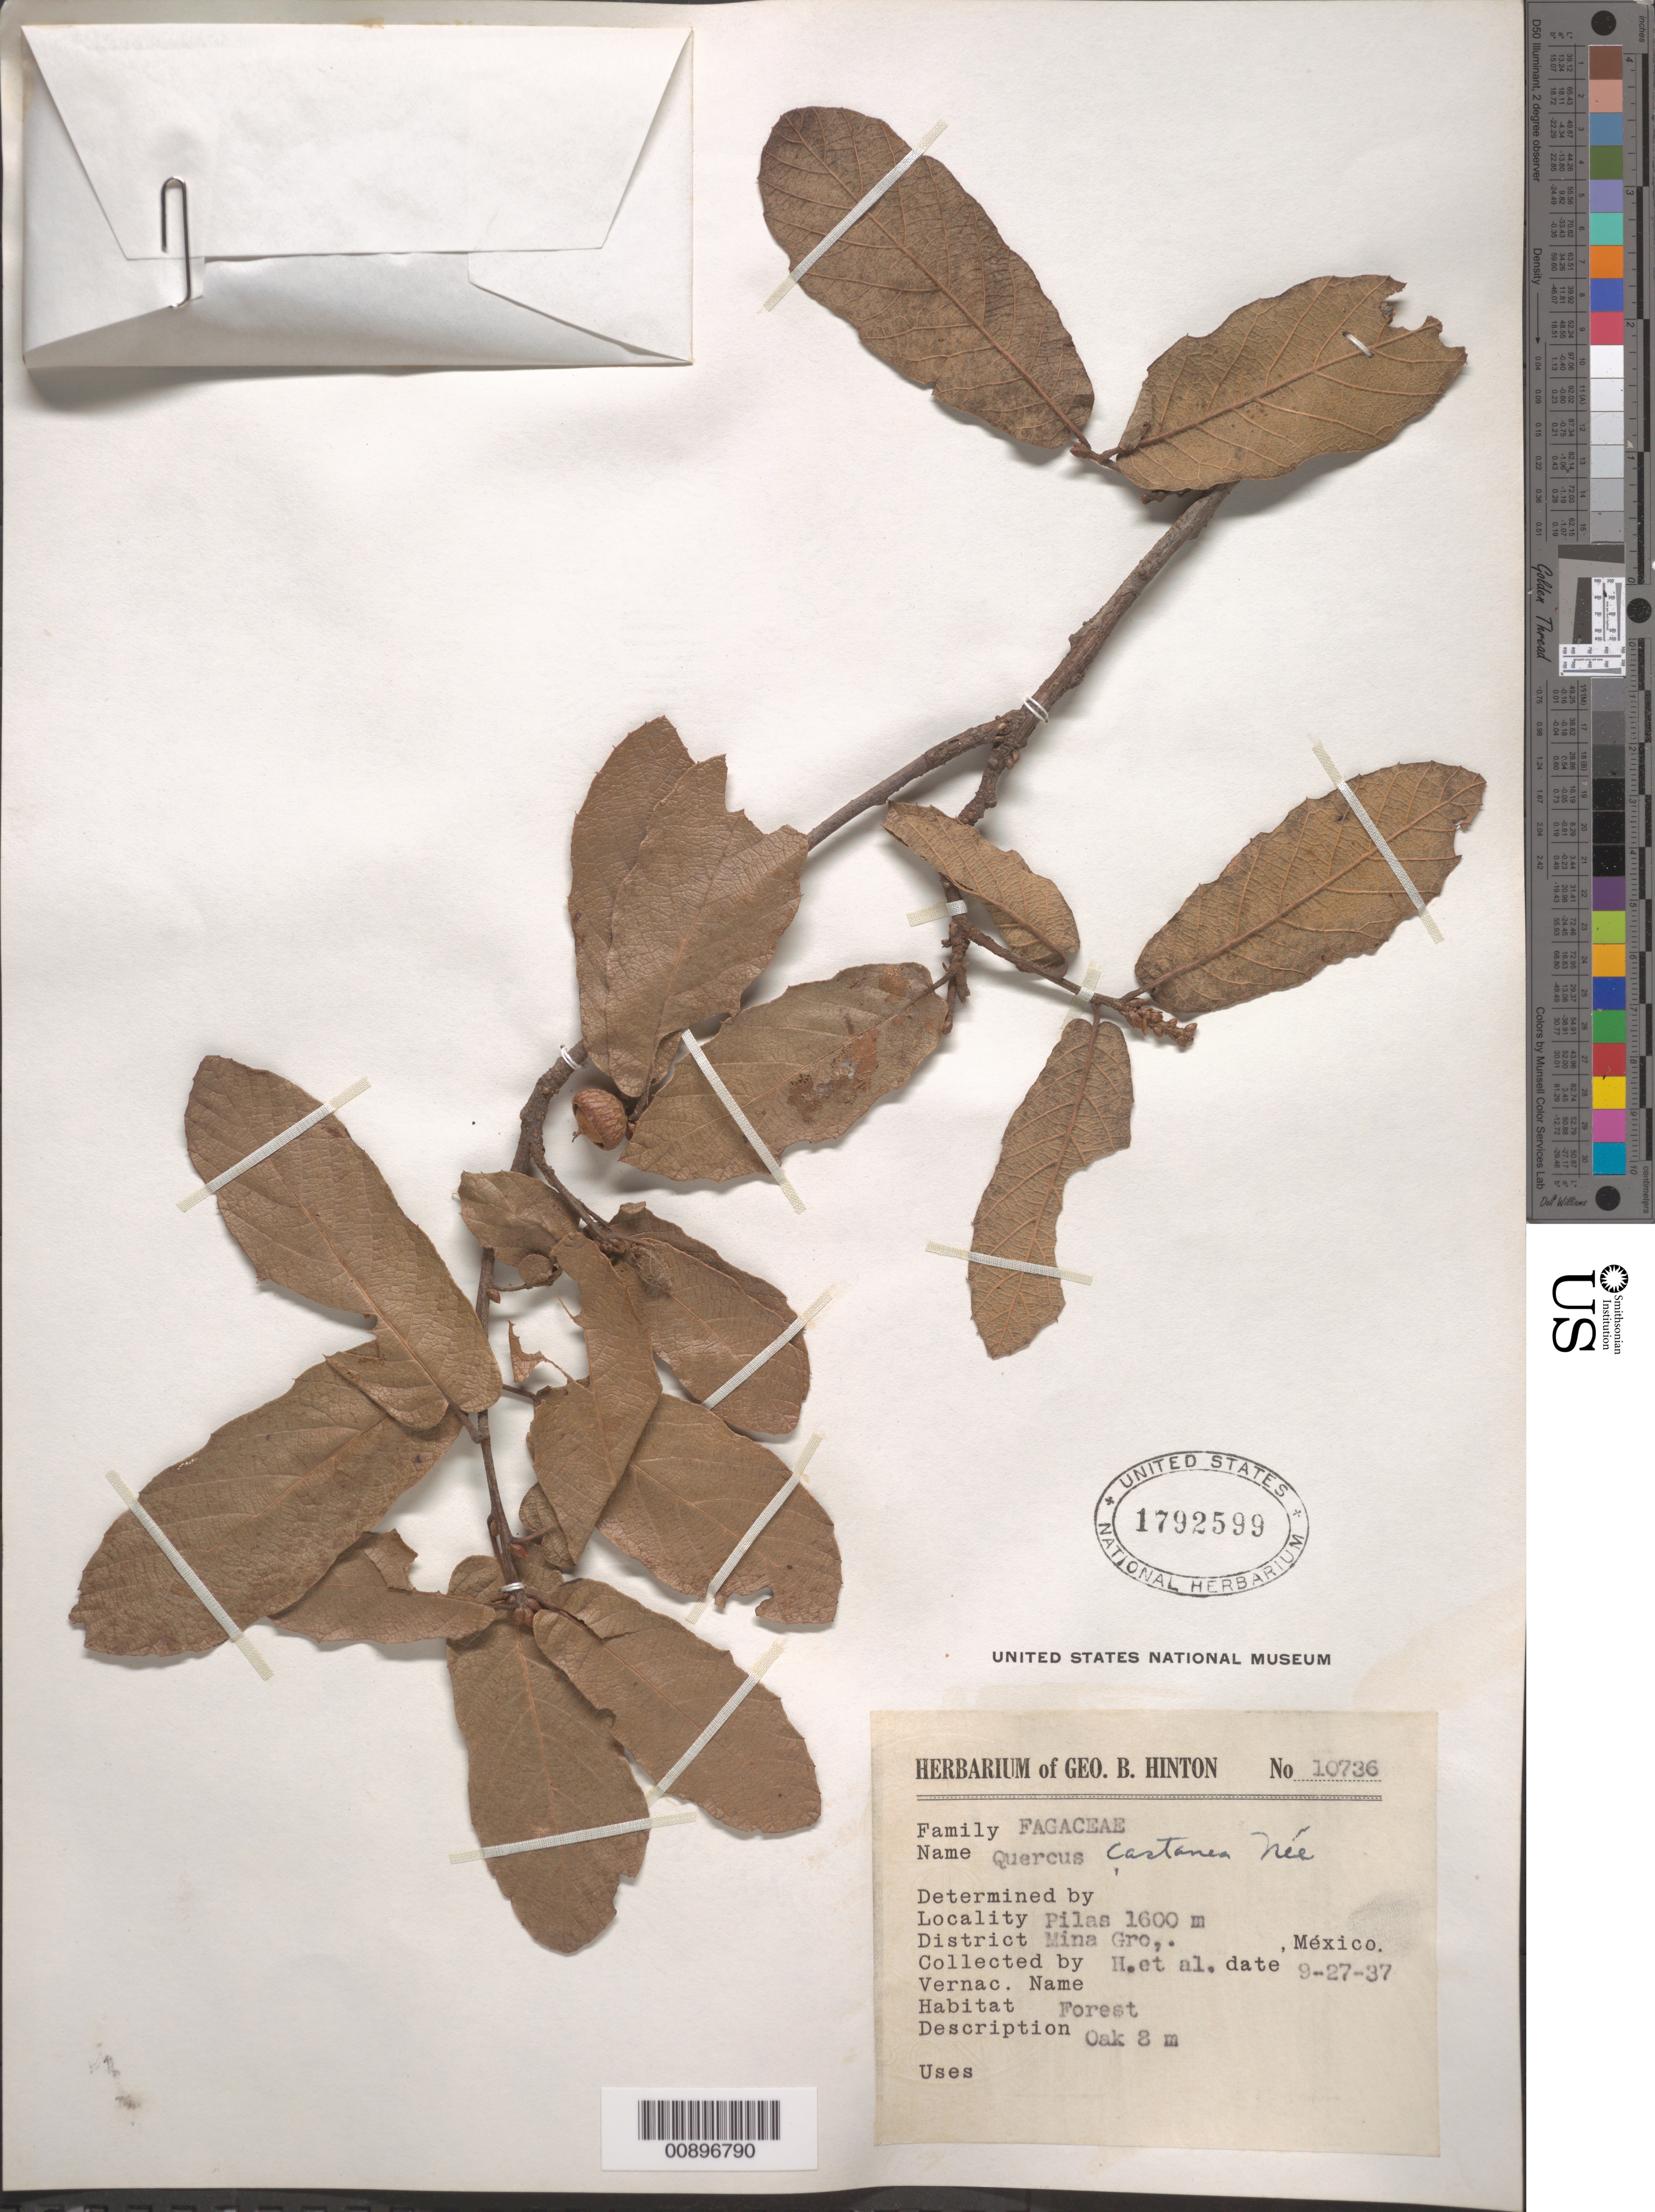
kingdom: Plantae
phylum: Tracheophyta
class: Magnoliopsida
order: Fagales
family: Fagaceae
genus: Quercus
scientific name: Quercus castanea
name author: Née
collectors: G. B. Hinton & et al.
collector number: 10736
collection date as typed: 27 Sep 1937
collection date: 1937-09-27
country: Mexico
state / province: Guerrero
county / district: Mina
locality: Pilas, District Mina, Guerrero.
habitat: Forest.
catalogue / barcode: US 1792599